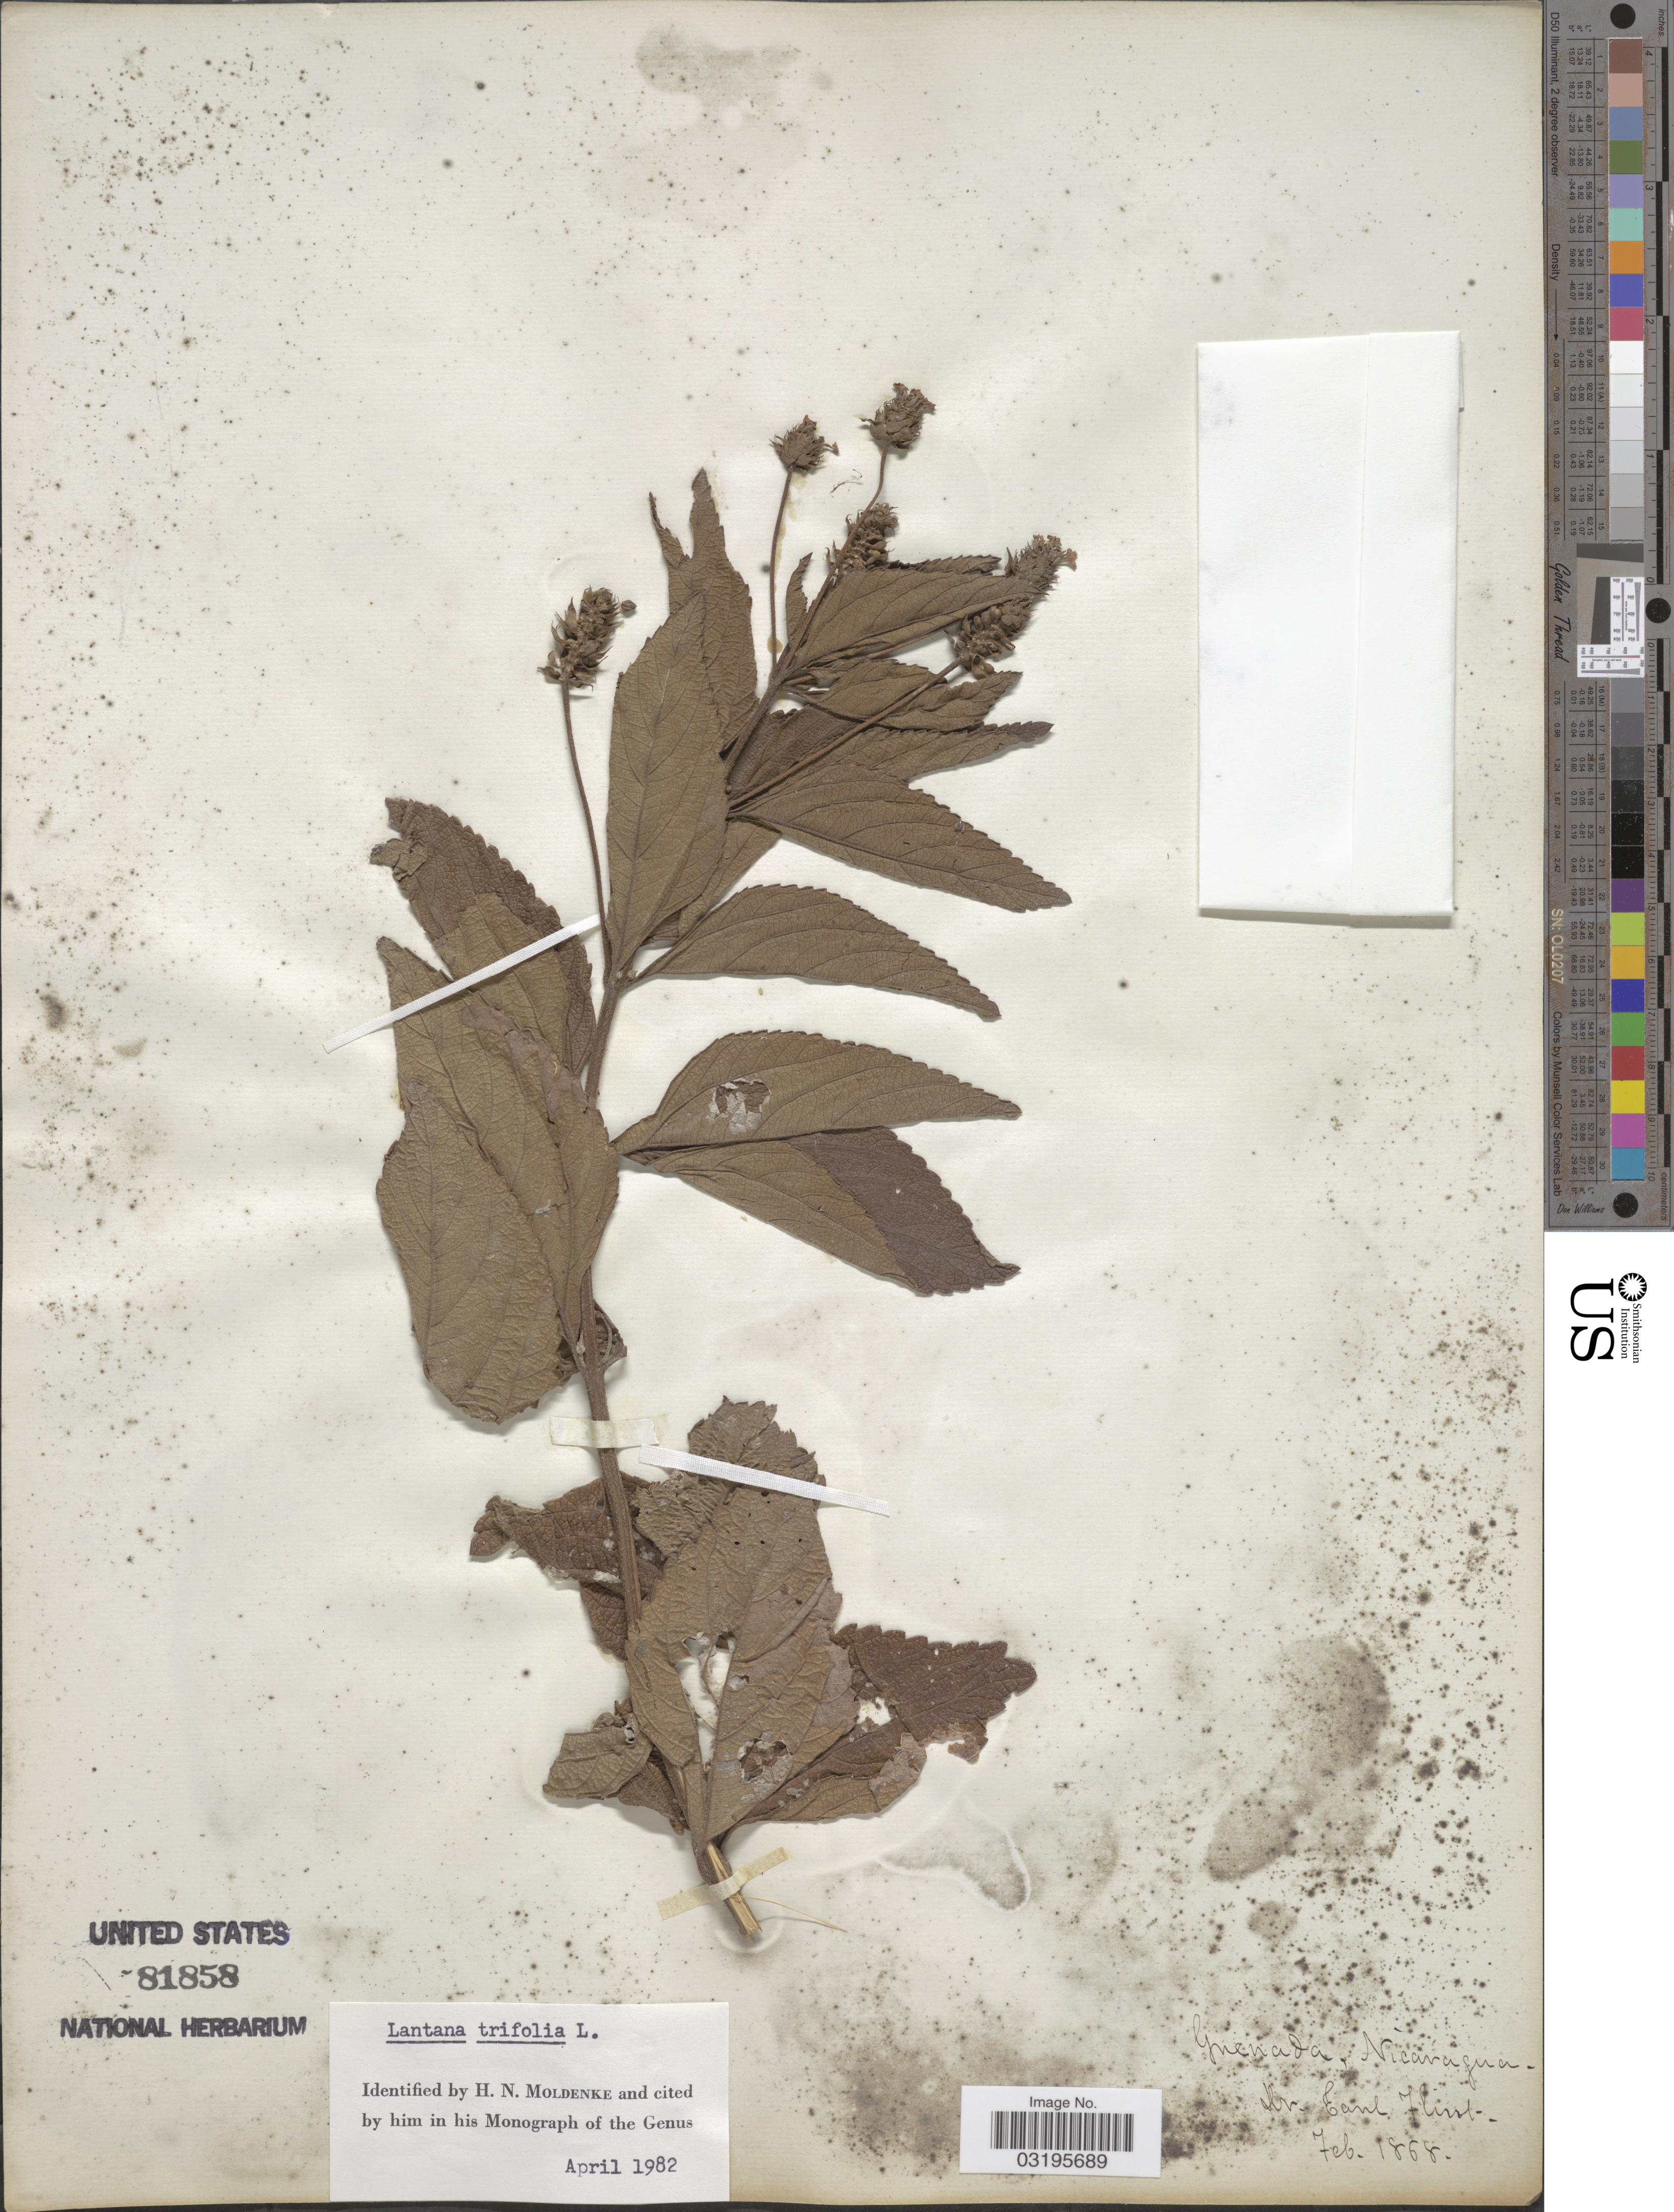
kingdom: Plantae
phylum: Tracheophyta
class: Magnoliopsida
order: Lamiales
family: Verbenaceae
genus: Lantana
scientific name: Lantana trifolia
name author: L.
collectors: E. Flint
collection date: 1868-02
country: Nicaragua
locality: Grenada.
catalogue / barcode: US 81858